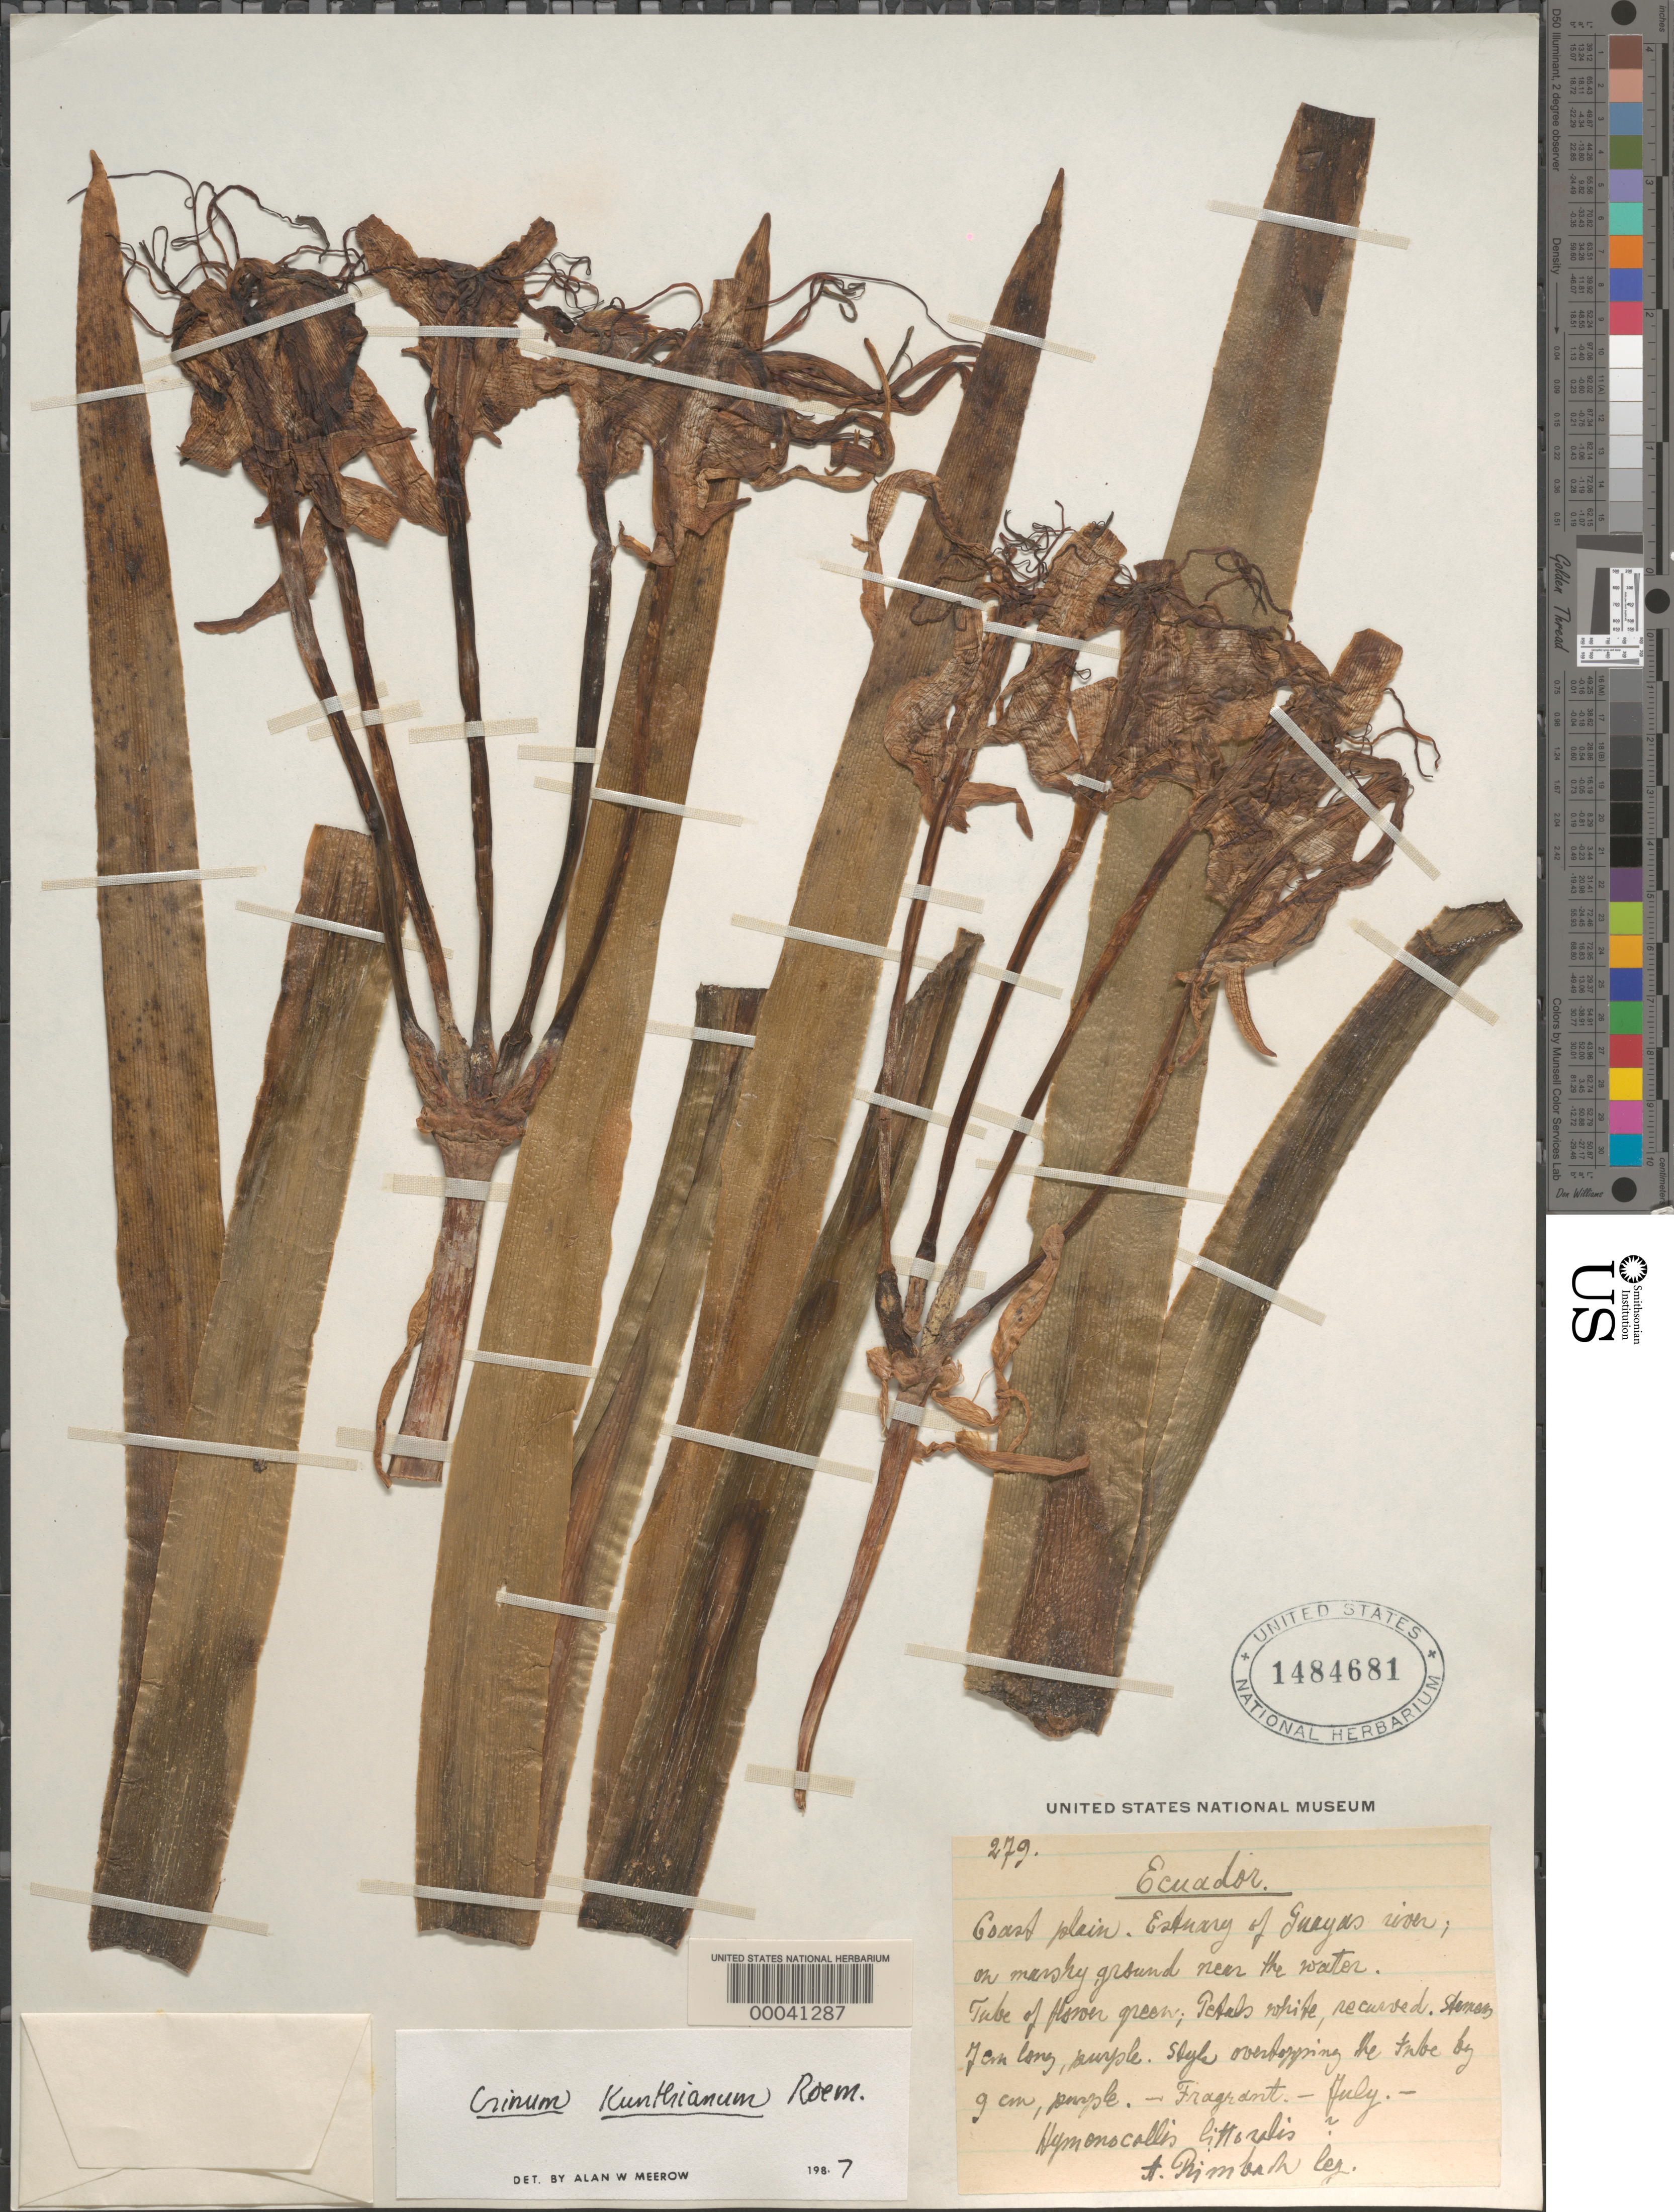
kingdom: Plantae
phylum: Tracheophyta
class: Liliopsida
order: Asparagales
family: Amaryllidaceae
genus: Crinum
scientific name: Crinum kunthianum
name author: M. Roem.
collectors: A. Rimbach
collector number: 279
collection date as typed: Jul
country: Ecuador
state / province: Guayas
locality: Estuary of the Guayas River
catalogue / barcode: US 1484681